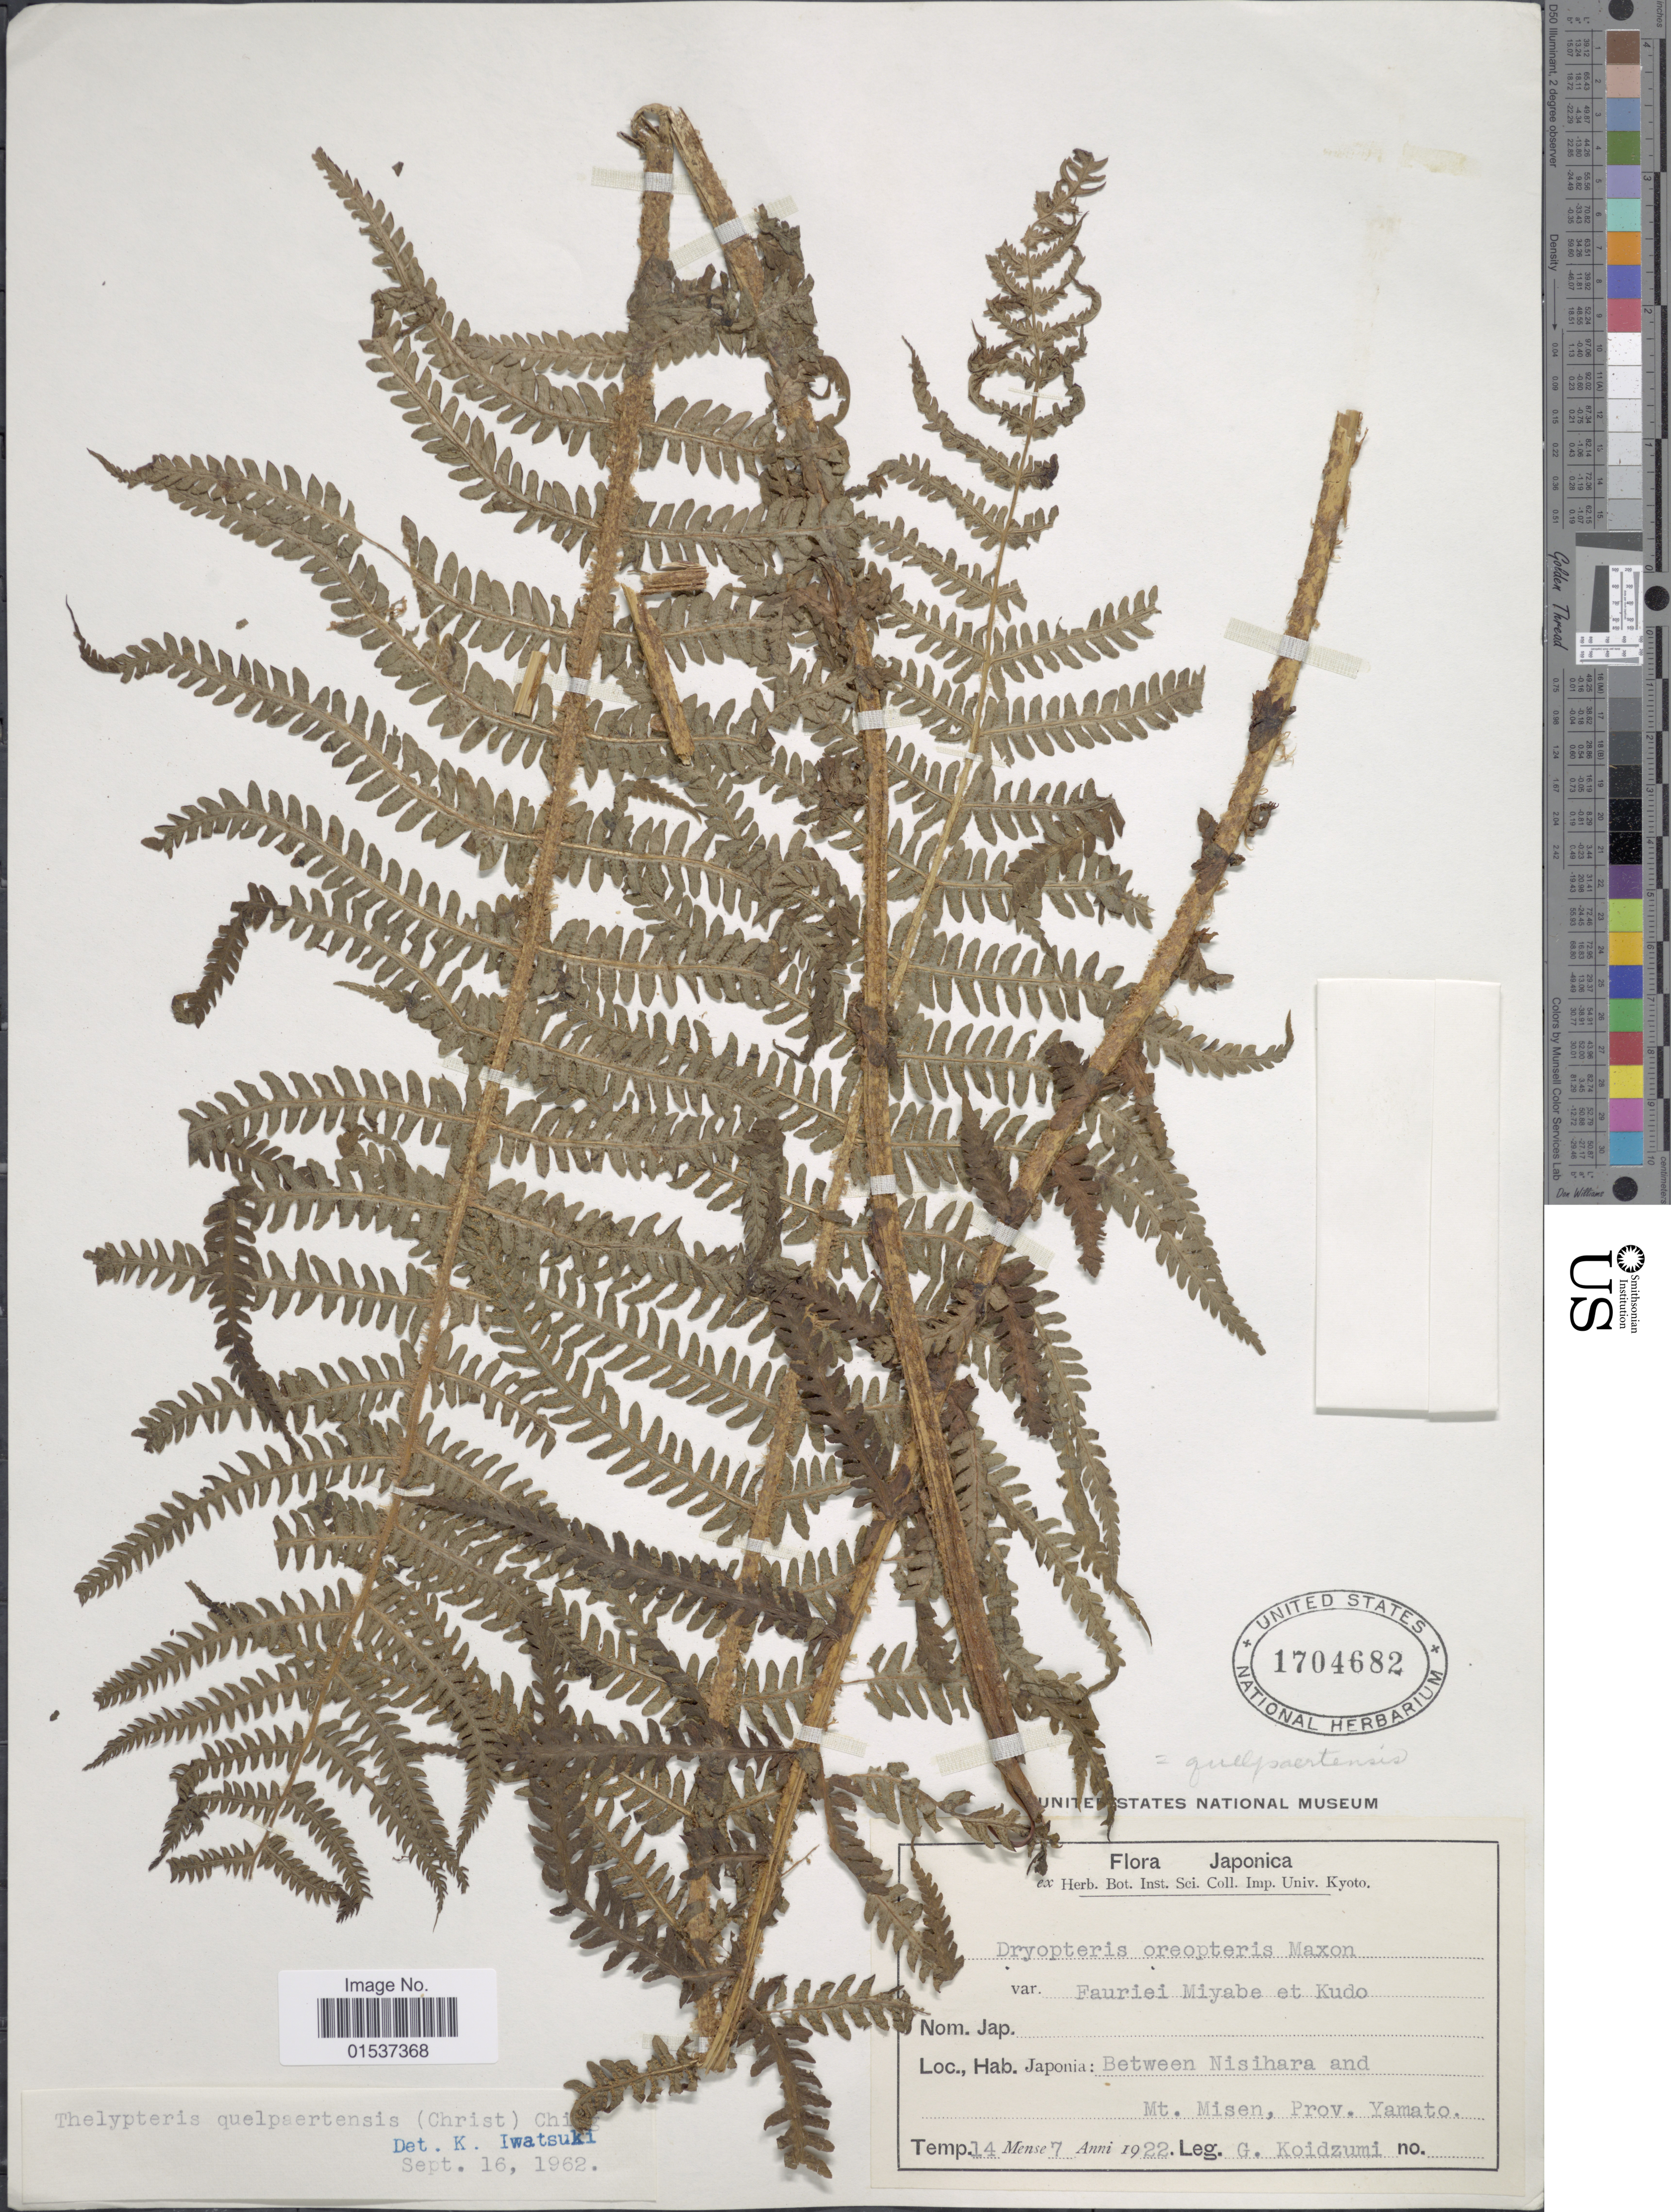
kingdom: Plantae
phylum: Tracheophyta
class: Polypodiopsida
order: Polypodiales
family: Thelypteridaceae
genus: Oreopteris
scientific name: Oreopteris quelpartensis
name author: (Christ) Holub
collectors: G. Koidzumi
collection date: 1922-07-14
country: Japan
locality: Japonia: Between Nisihara and Mt. Misen, Prov. Yamato.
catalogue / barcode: US 1704682